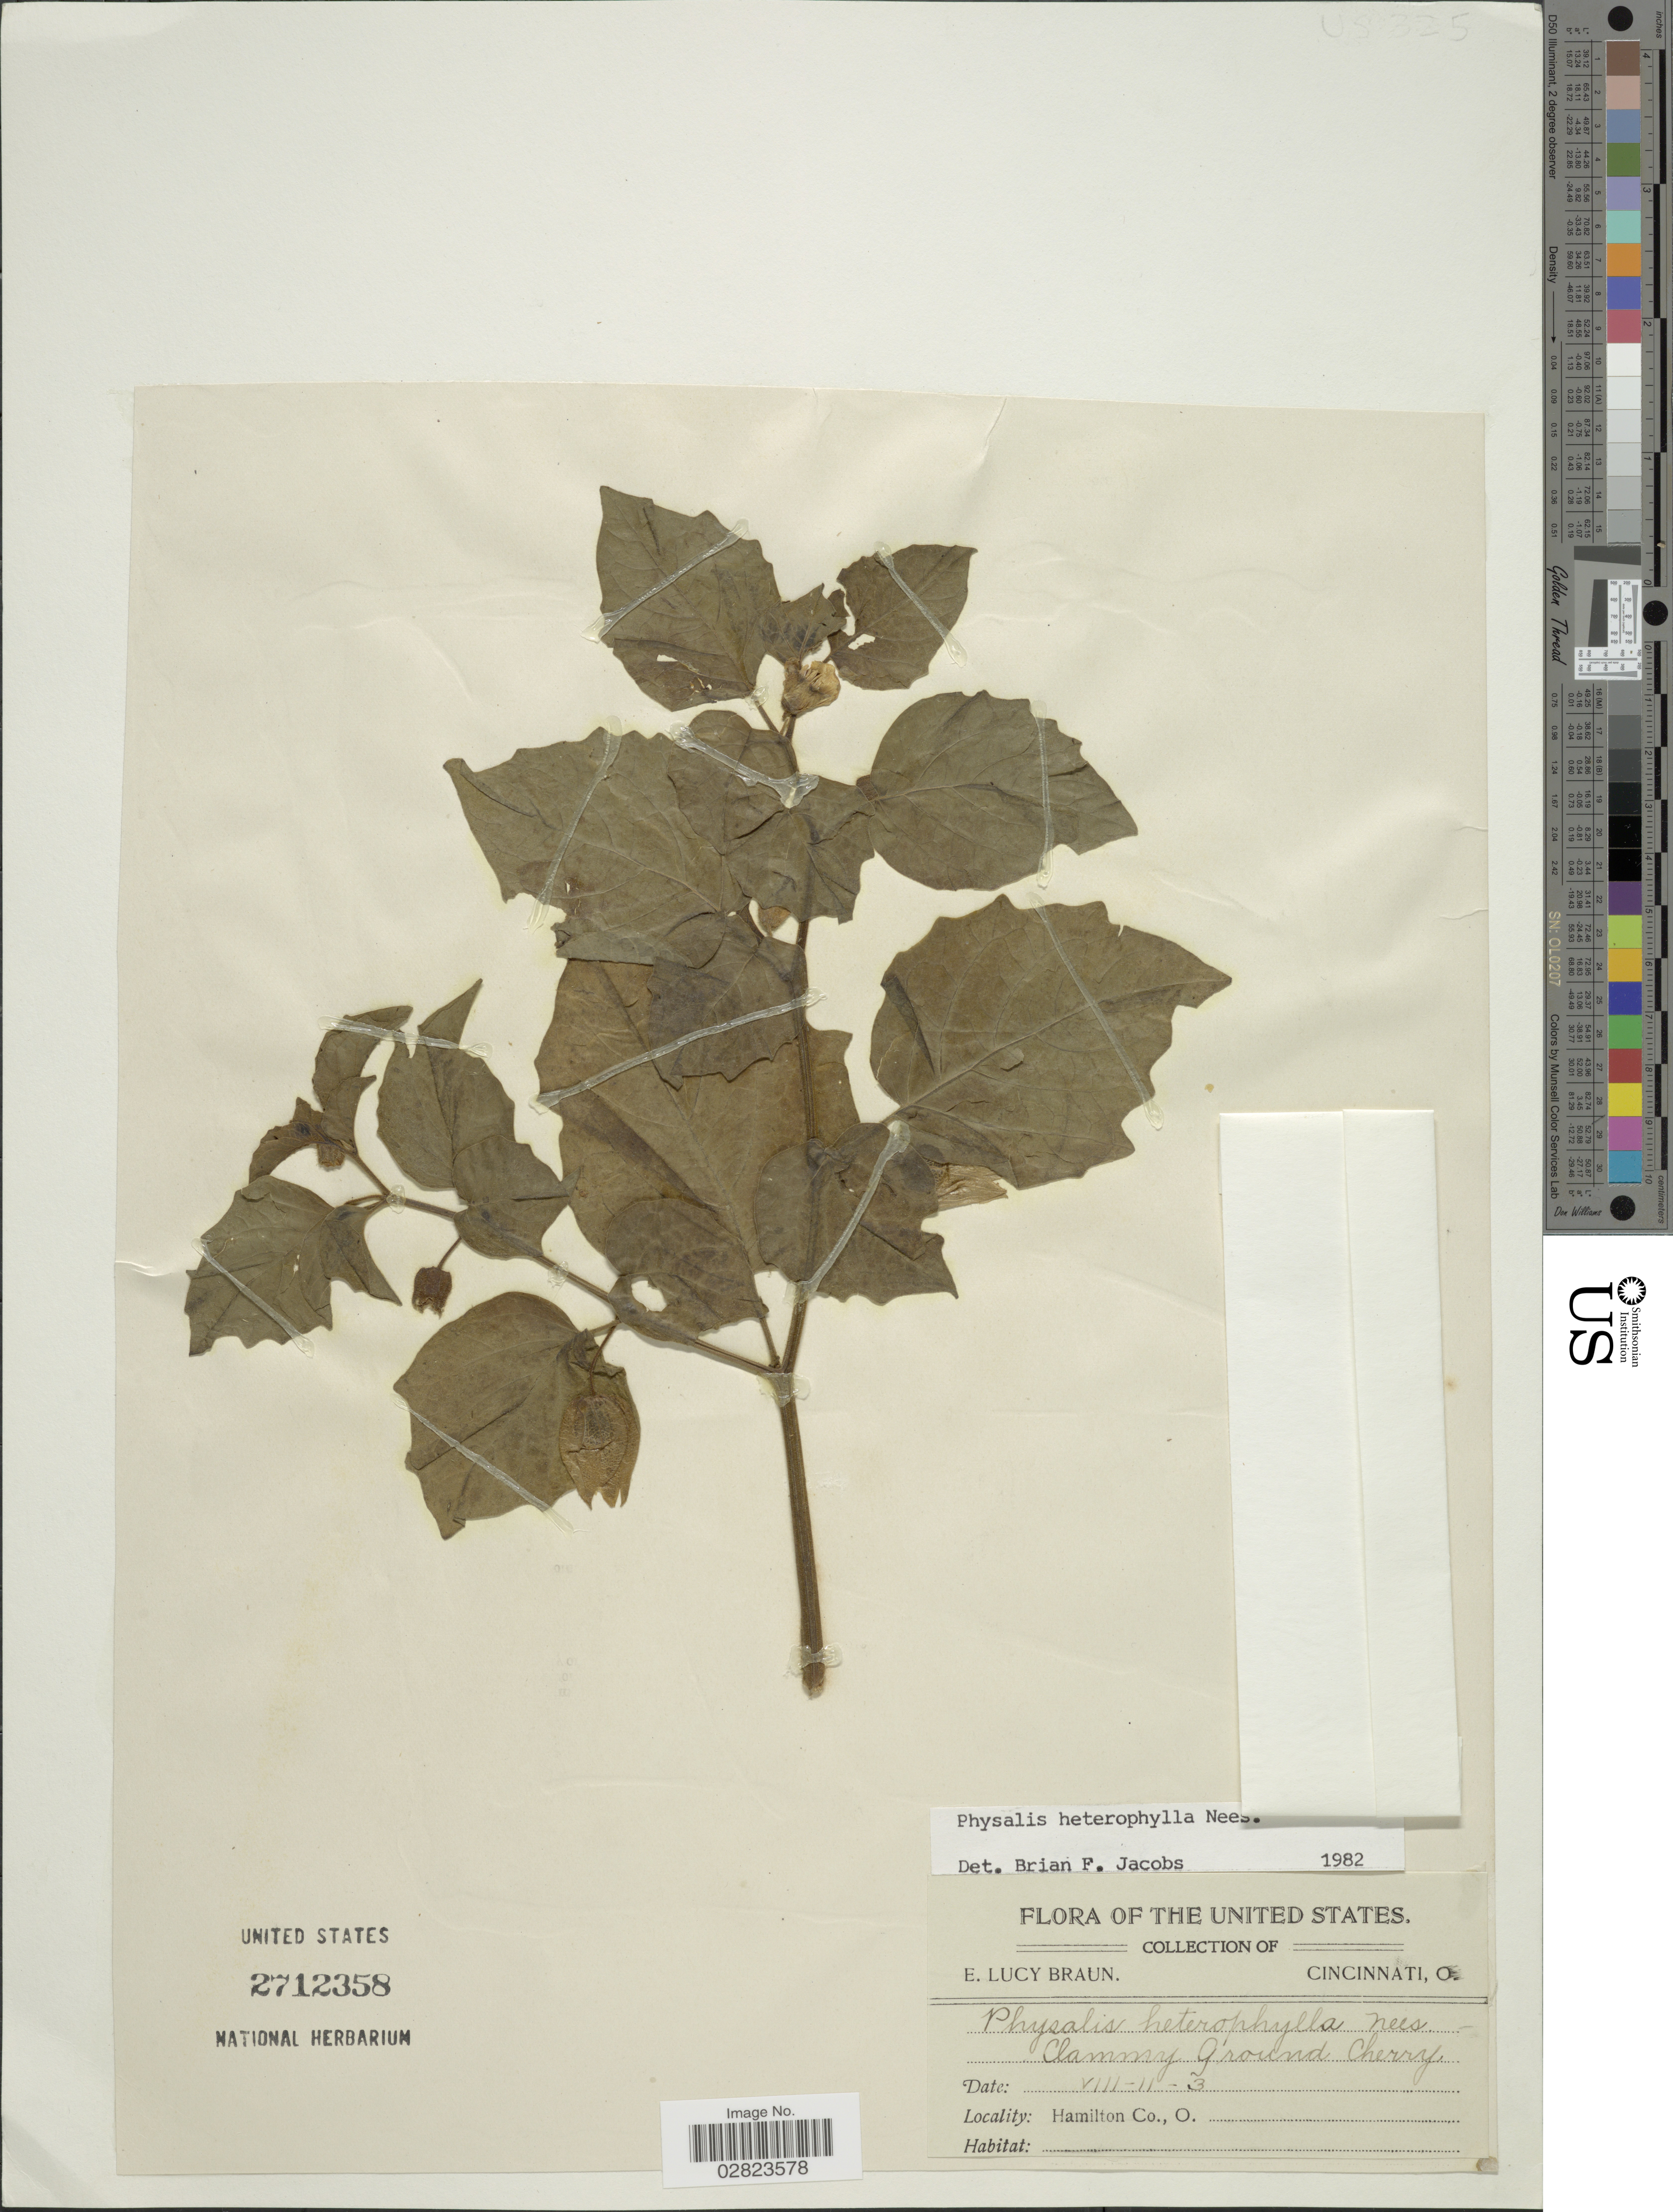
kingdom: Plantae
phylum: Tracheophyta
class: Magnoliopsida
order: Solanales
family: Solanaceae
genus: Physalis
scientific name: Physalis heterophylla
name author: Nees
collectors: E. L. Braun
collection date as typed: Transcribed d/m/y: 11/8/3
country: United States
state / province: Ohio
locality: Hamilton Co.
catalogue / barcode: US 2712358